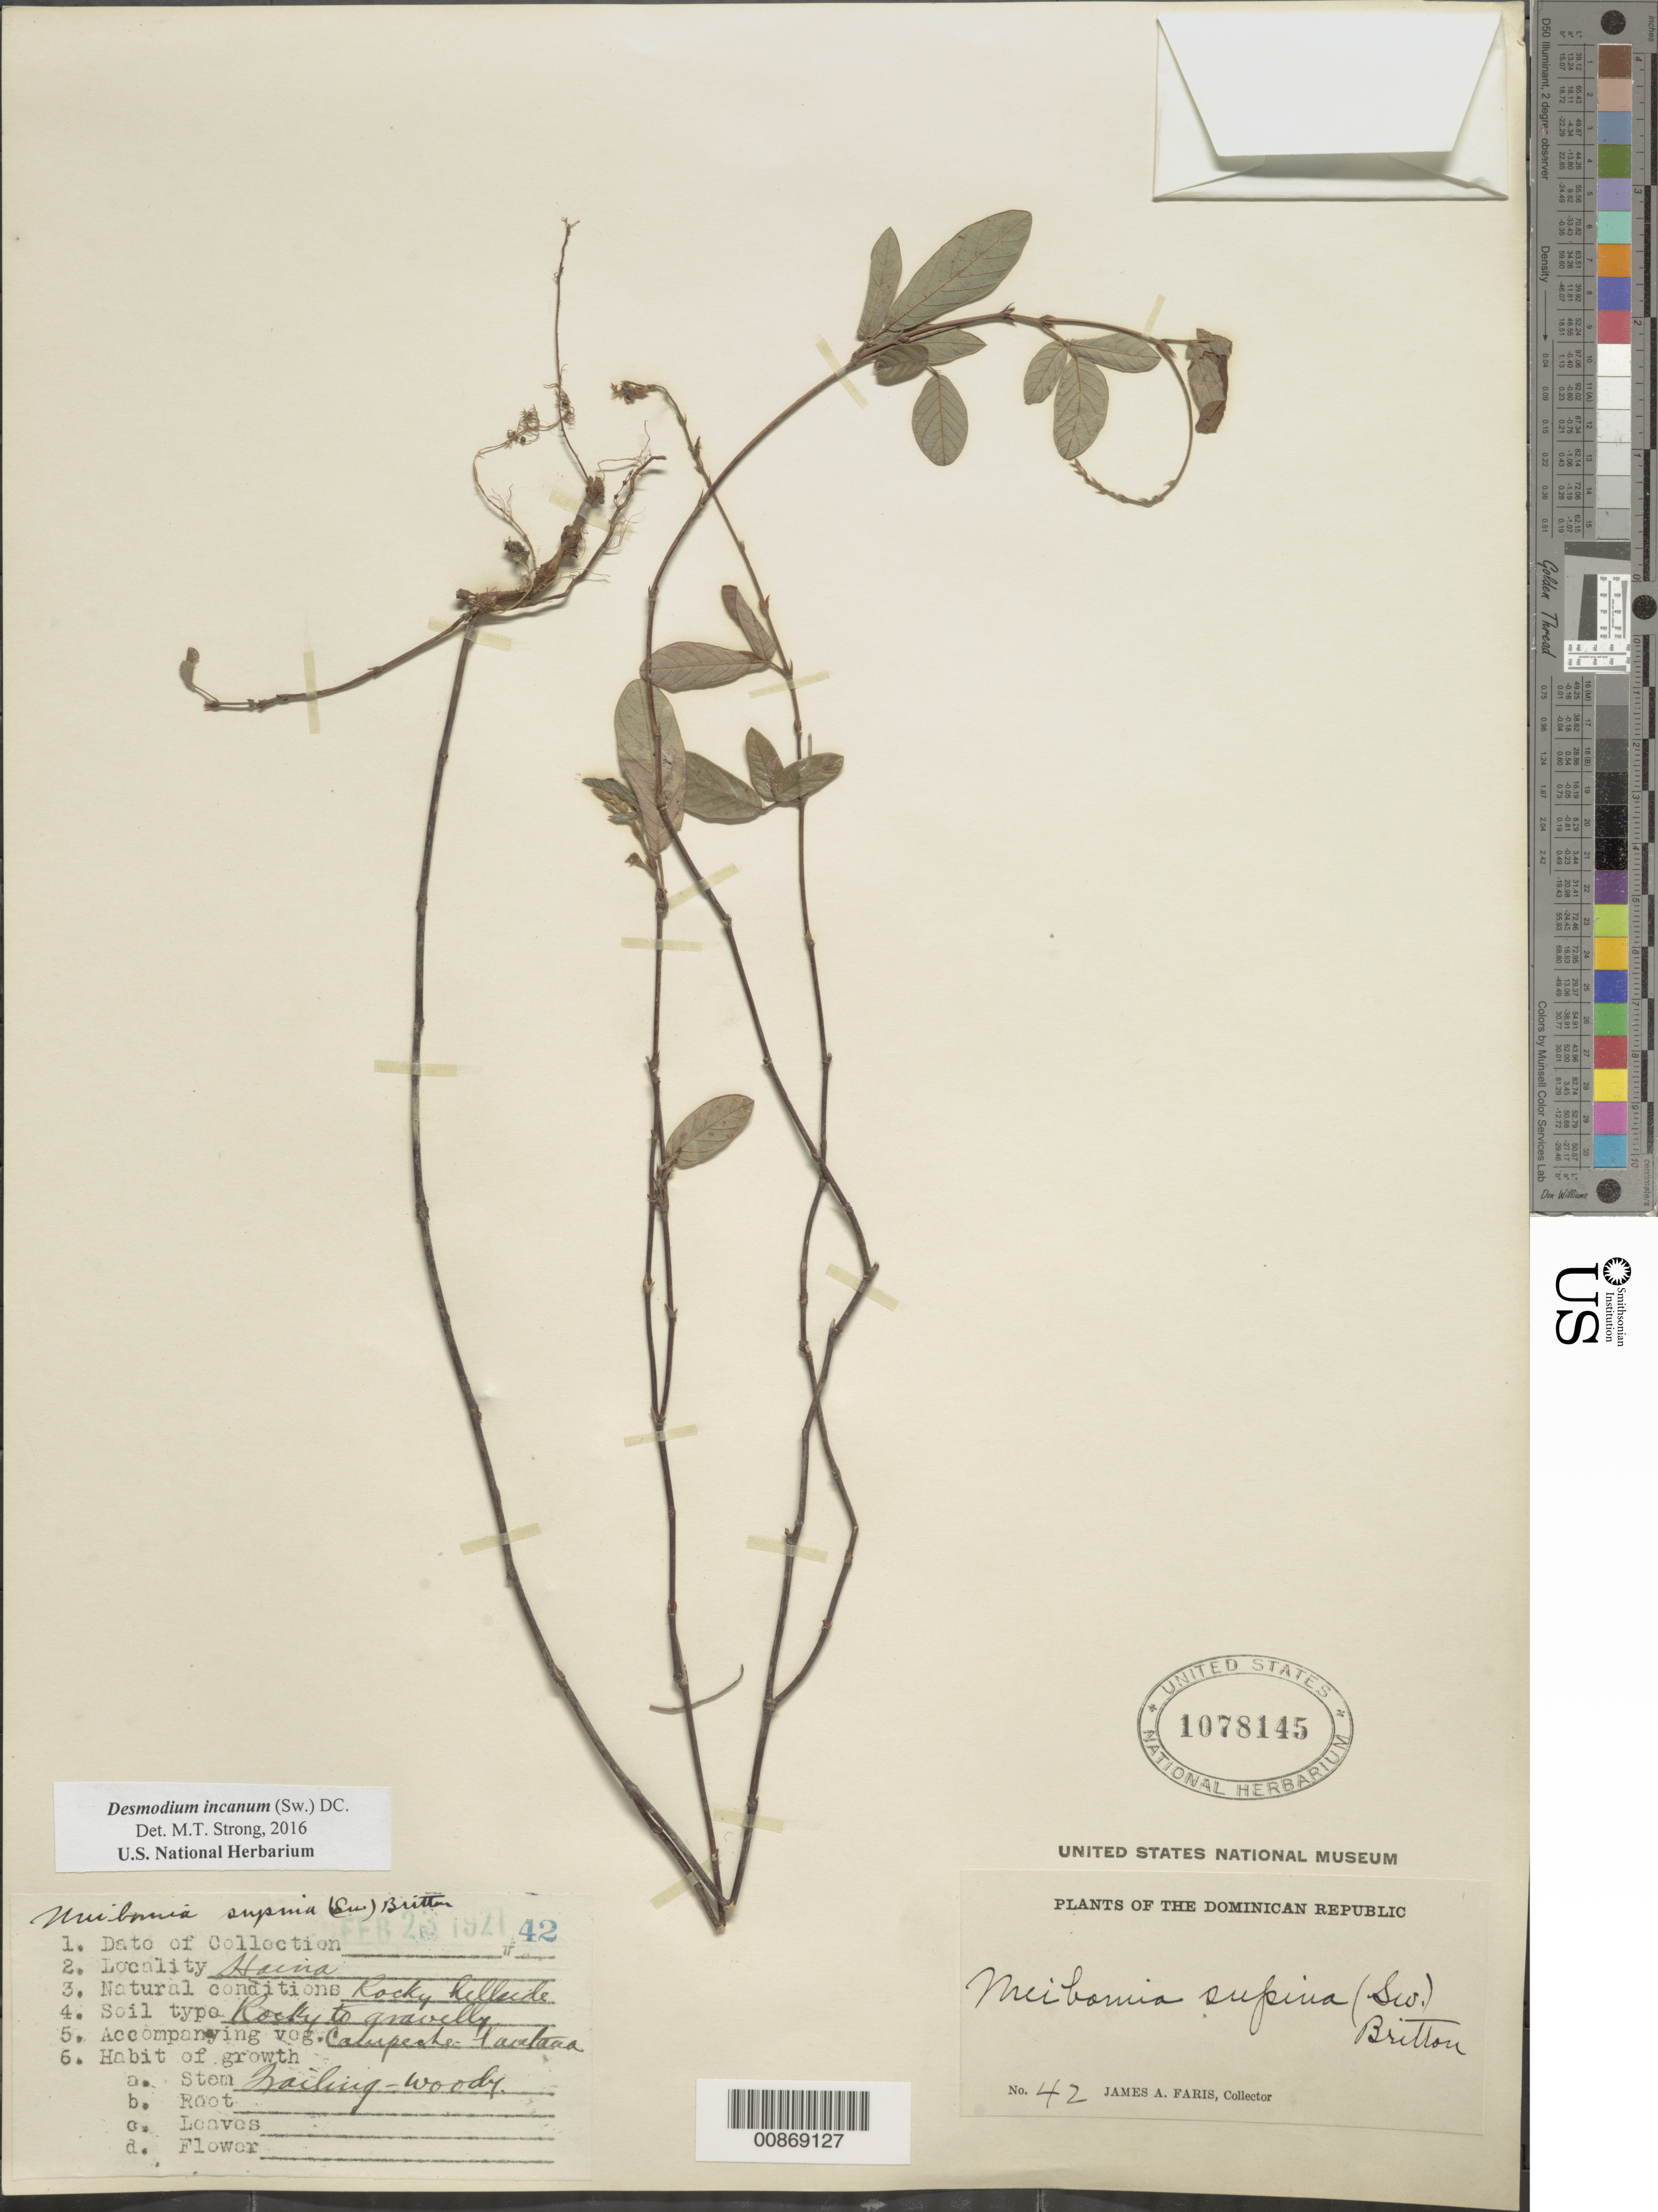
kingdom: Plantae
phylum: Tracheophyta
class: Magnoliopsida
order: Fabales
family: Fabaceae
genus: Desmodium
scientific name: Desmodium incanum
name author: (Sw.) DC.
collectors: J. Faris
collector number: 42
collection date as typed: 23 Feb 1921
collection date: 1921-02-23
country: Dominican Republic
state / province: San Cristóbal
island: Hispaniola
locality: Haina.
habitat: Rocky hillside. Soil rocky to gravelly. Accompanying veg. Campeche - Lantana.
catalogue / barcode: US 1078145